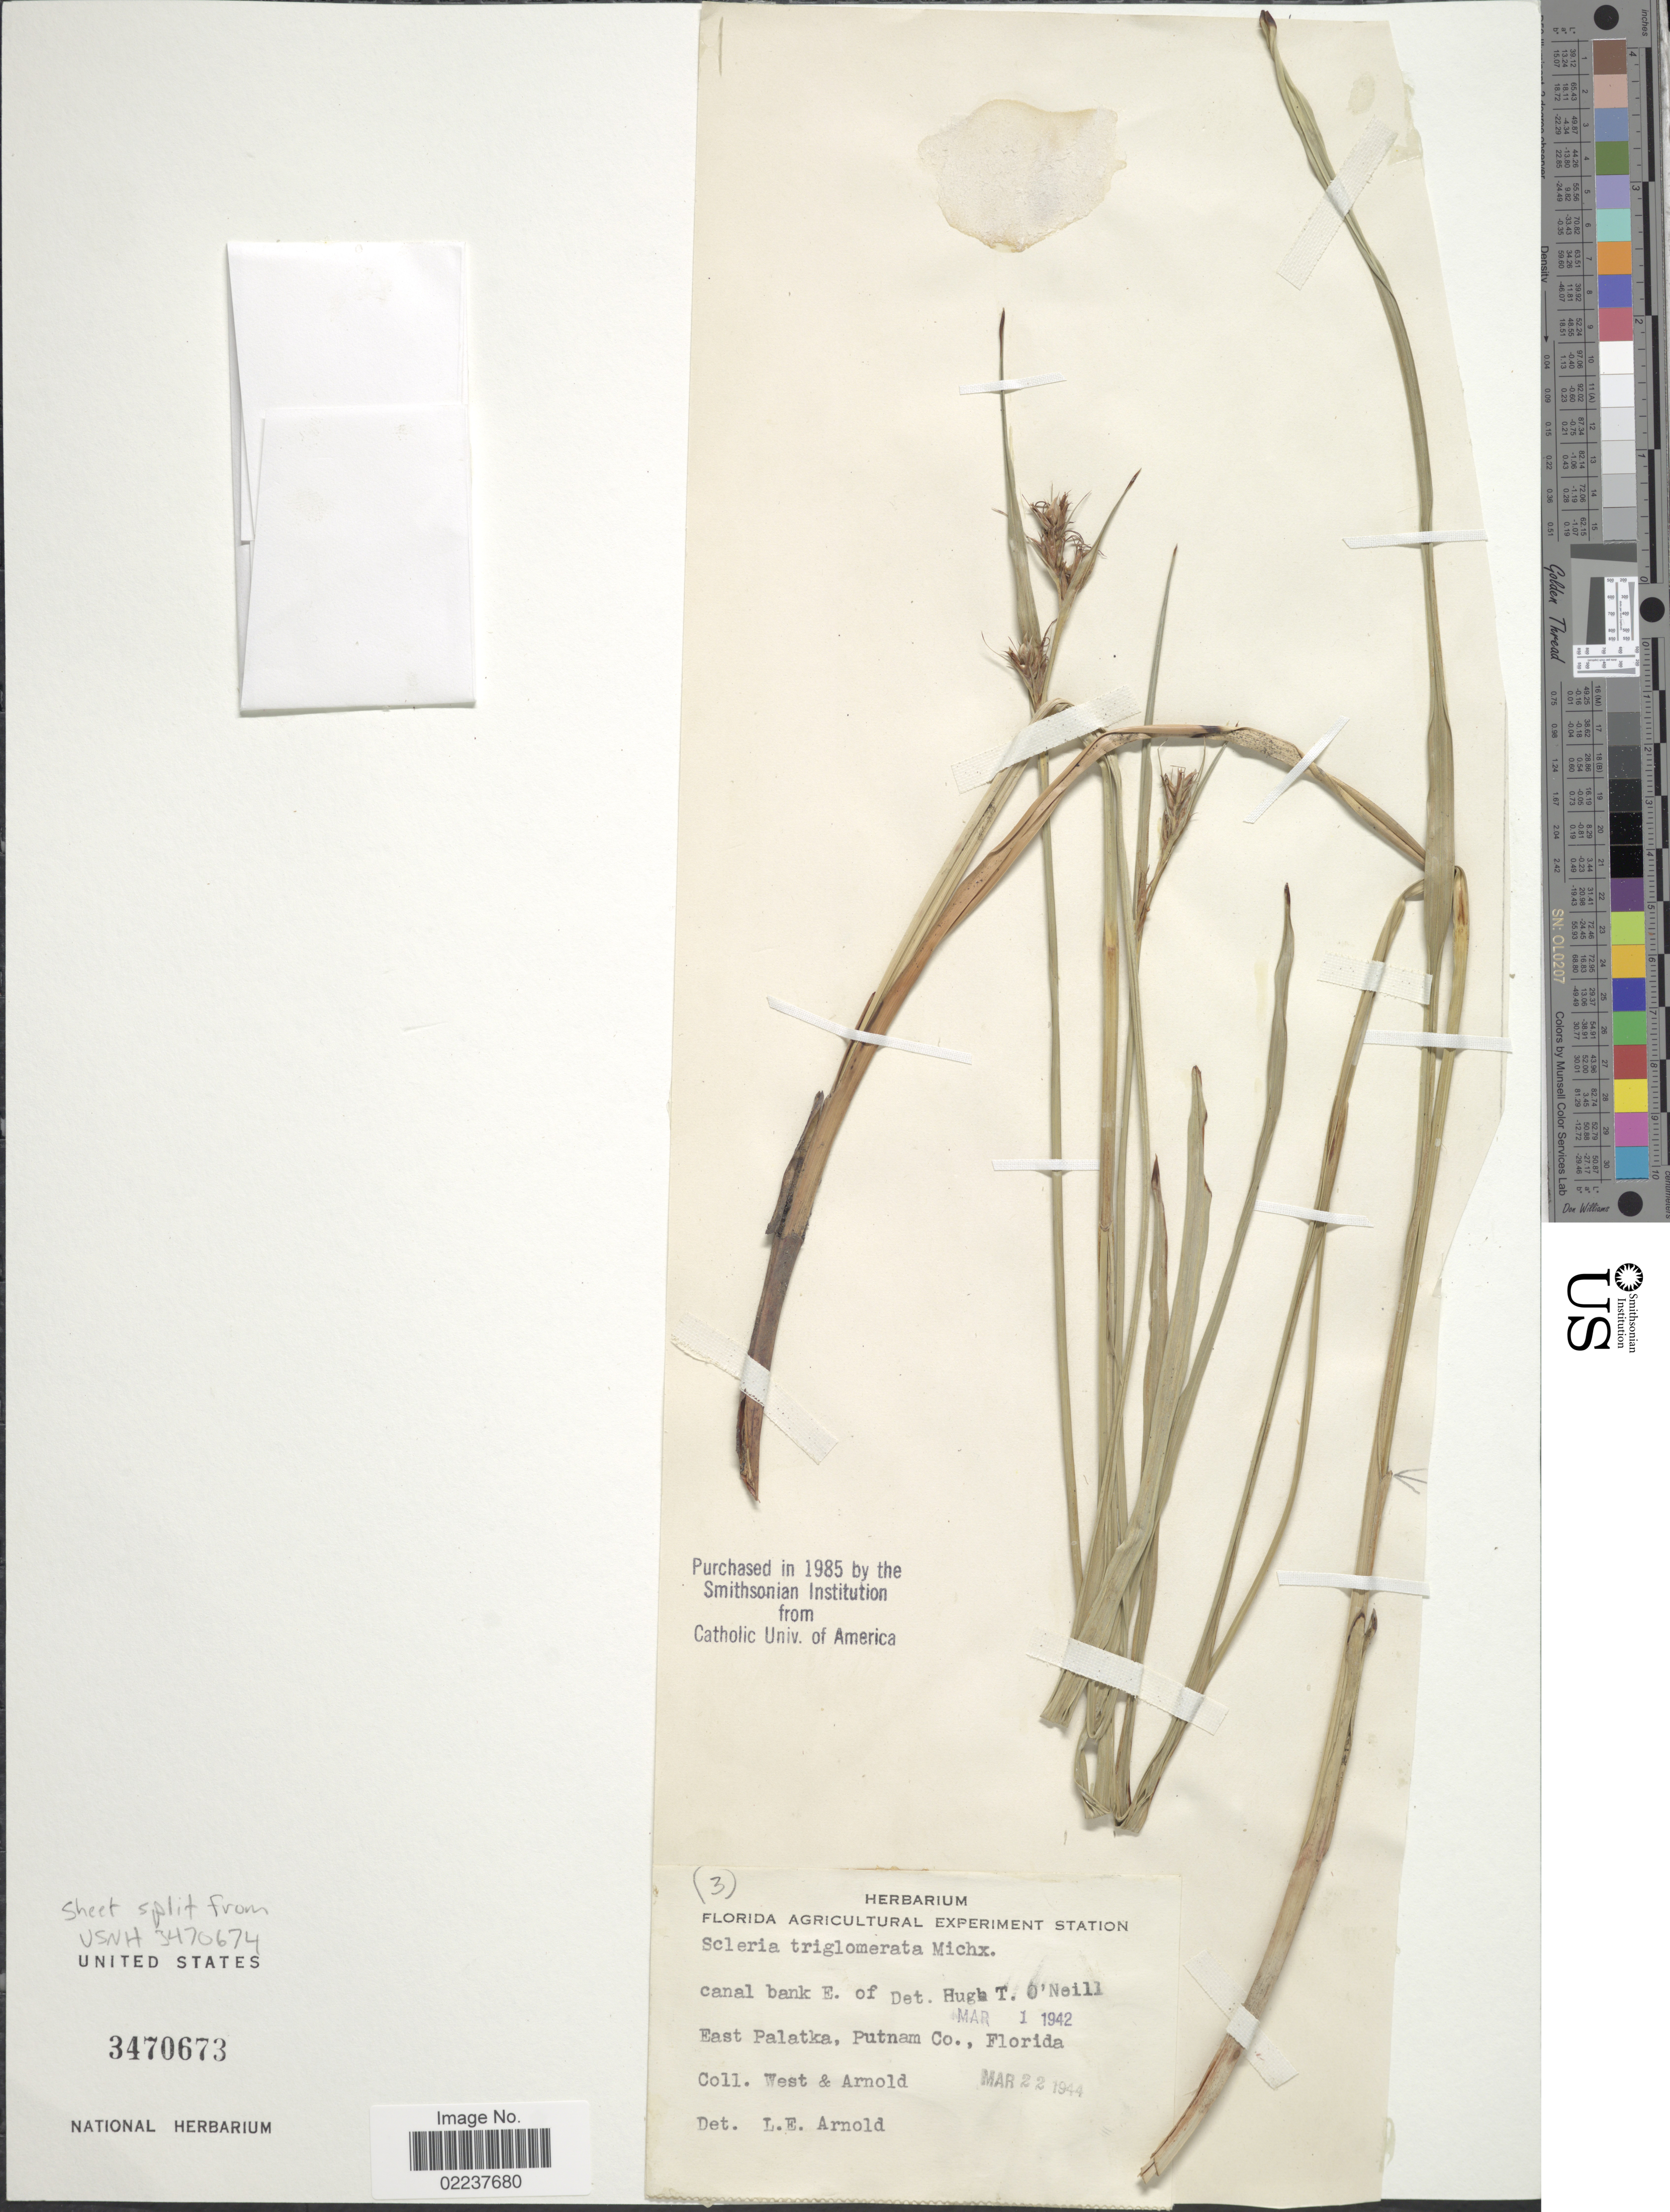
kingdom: Plantae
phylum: Tracheophyta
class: Liliopsida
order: Poales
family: Cyperaceae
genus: Scleria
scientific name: Scleria triglomerata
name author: Michx.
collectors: -. West & -. Arnold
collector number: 3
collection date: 1944-03-22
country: United States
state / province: Florida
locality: East Palatka, Putnam Co.,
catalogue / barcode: US 3470673